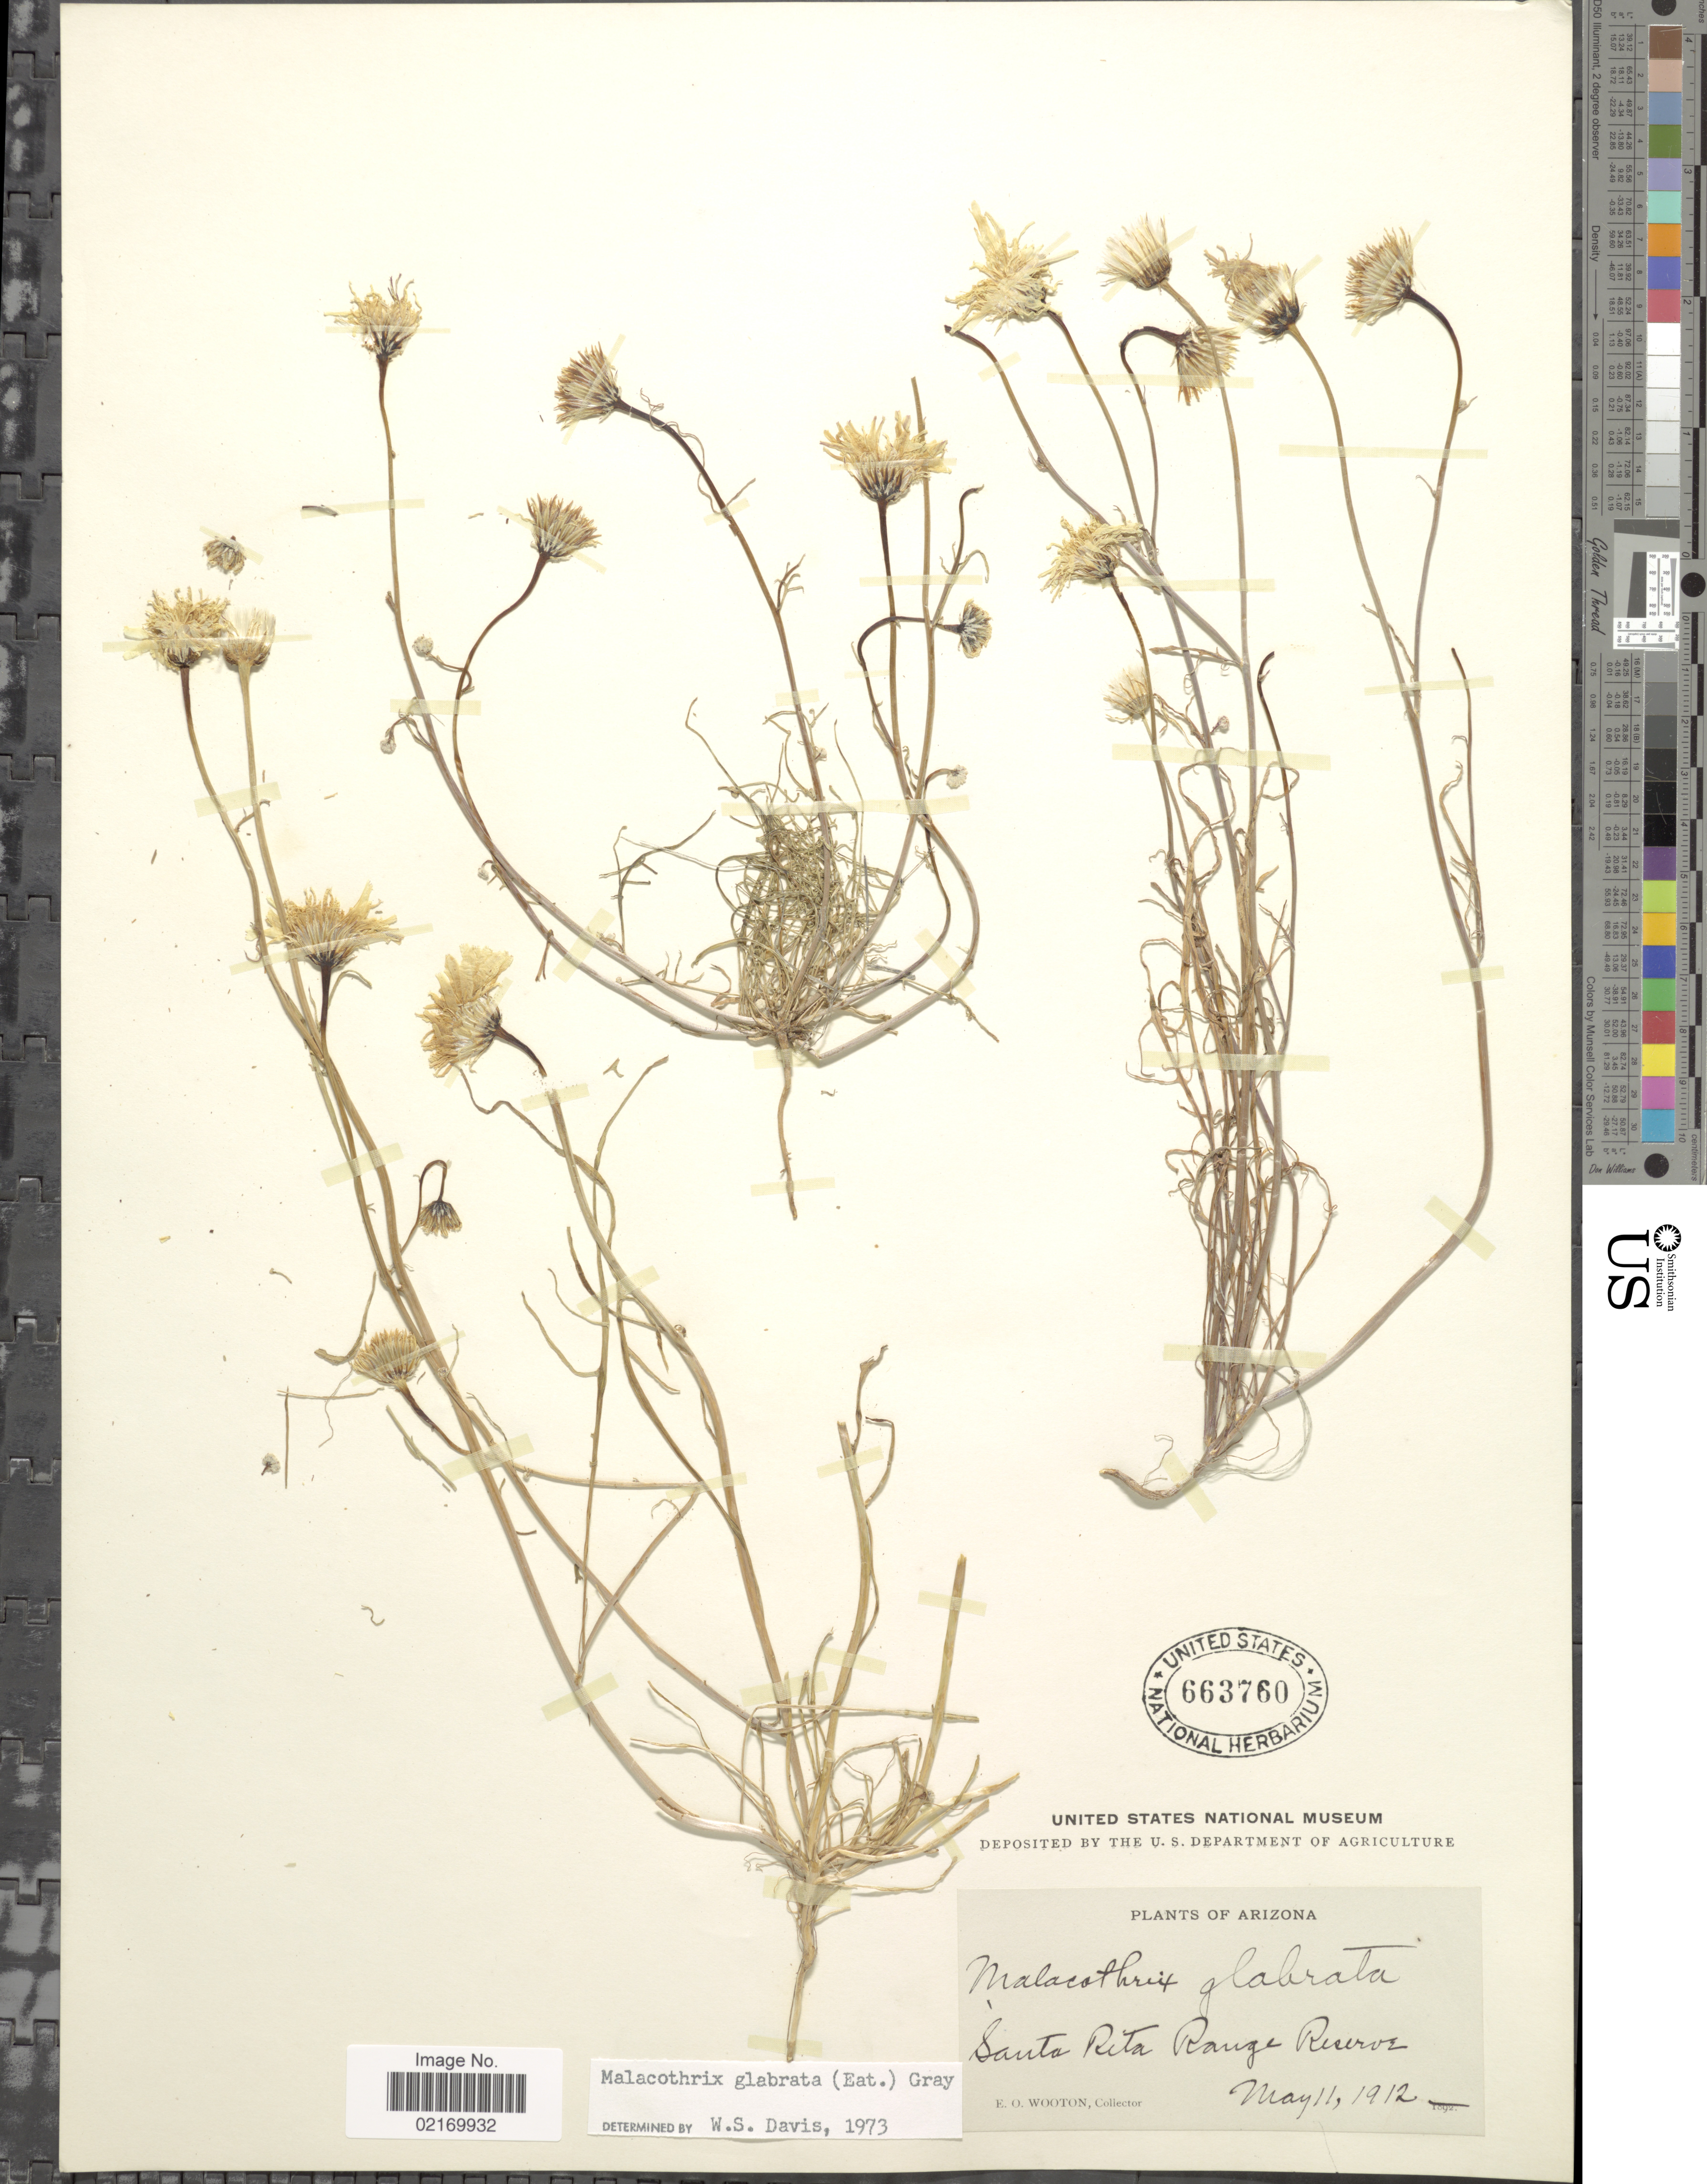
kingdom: Plantae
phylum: Tracheophyta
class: Magnoliopsida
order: Asterales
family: Asteraceae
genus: Malacothrix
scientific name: Malacothrix glabrata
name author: (A. Gray ex D.C. Eaton) A. Gray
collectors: E. O. Wooton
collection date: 1912-05-11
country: United States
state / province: Arizona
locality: Santa Rita Range Reserve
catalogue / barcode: US 663760